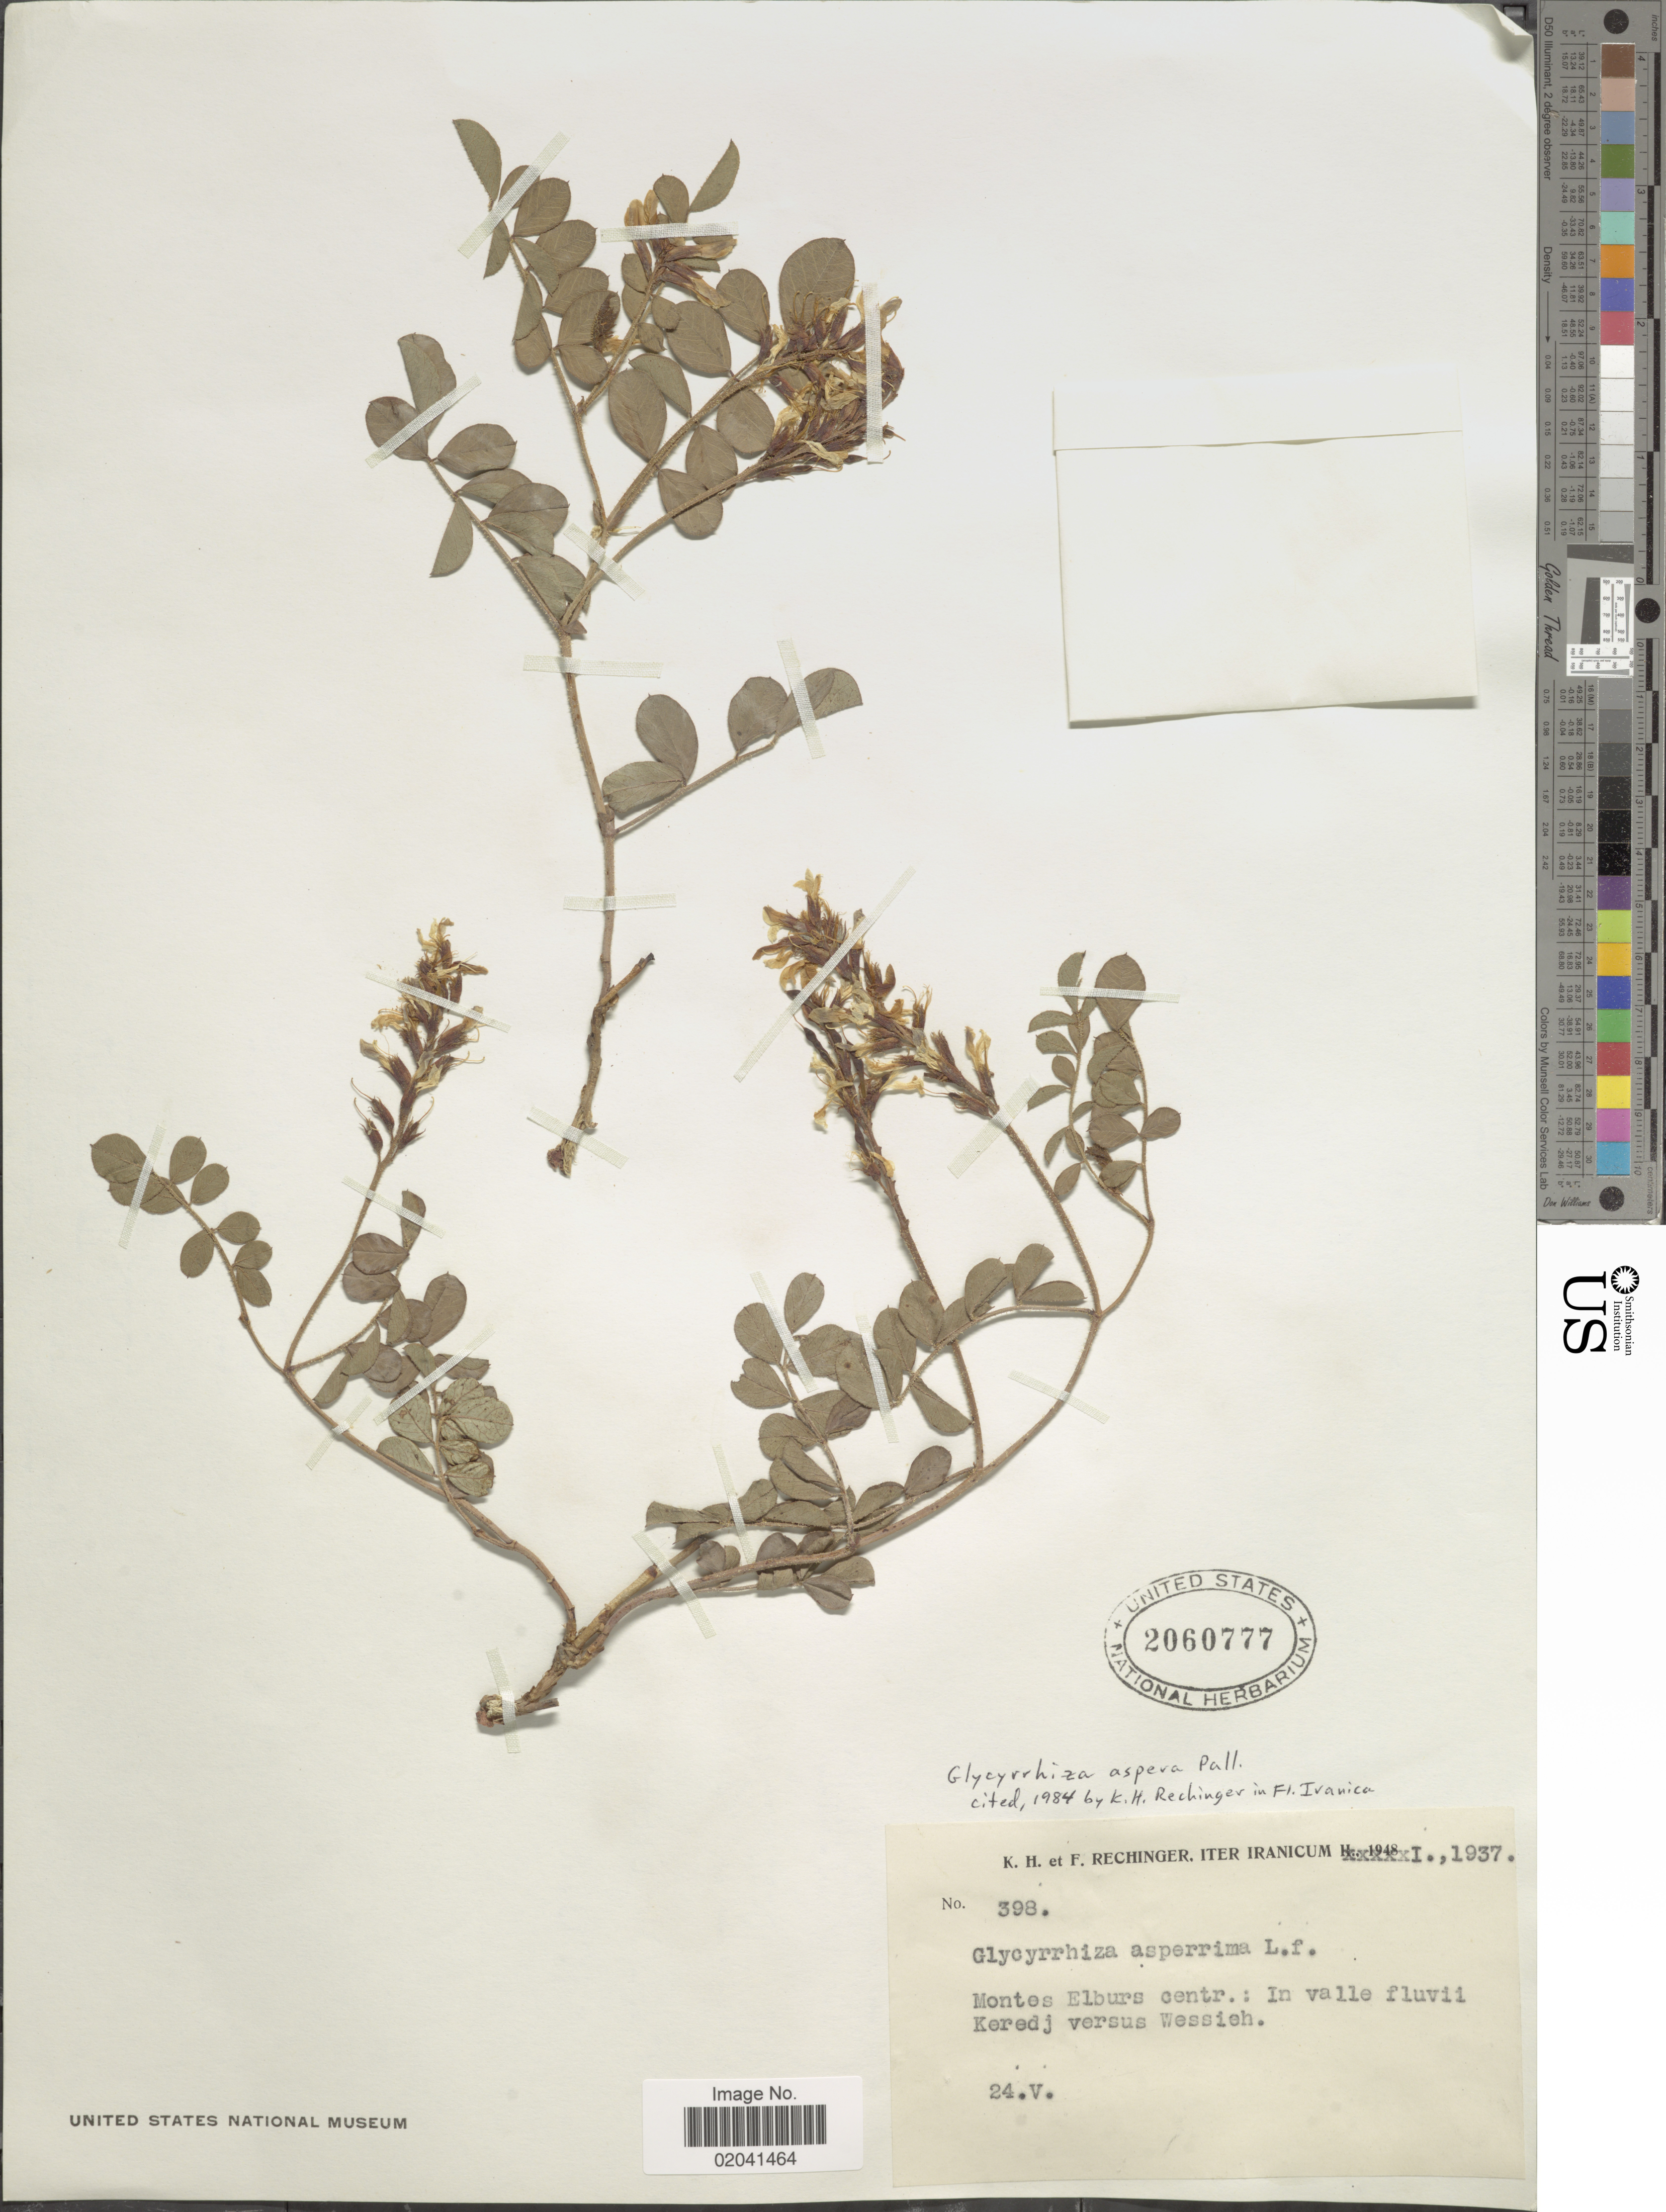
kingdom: Plantae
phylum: Tracheophyta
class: Magnoliopsida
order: Fabales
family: Fabaceae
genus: Glycyrrhiza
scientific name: Glycyrrhiza aspera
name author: Pall.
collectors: K. H. Rechinger & F. Rechinger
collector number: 398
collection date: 1937-05-24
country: Iran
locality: Montes Elburs centr.: in valle fluvii Keredj versus Wessieh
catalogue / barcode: US 2060777